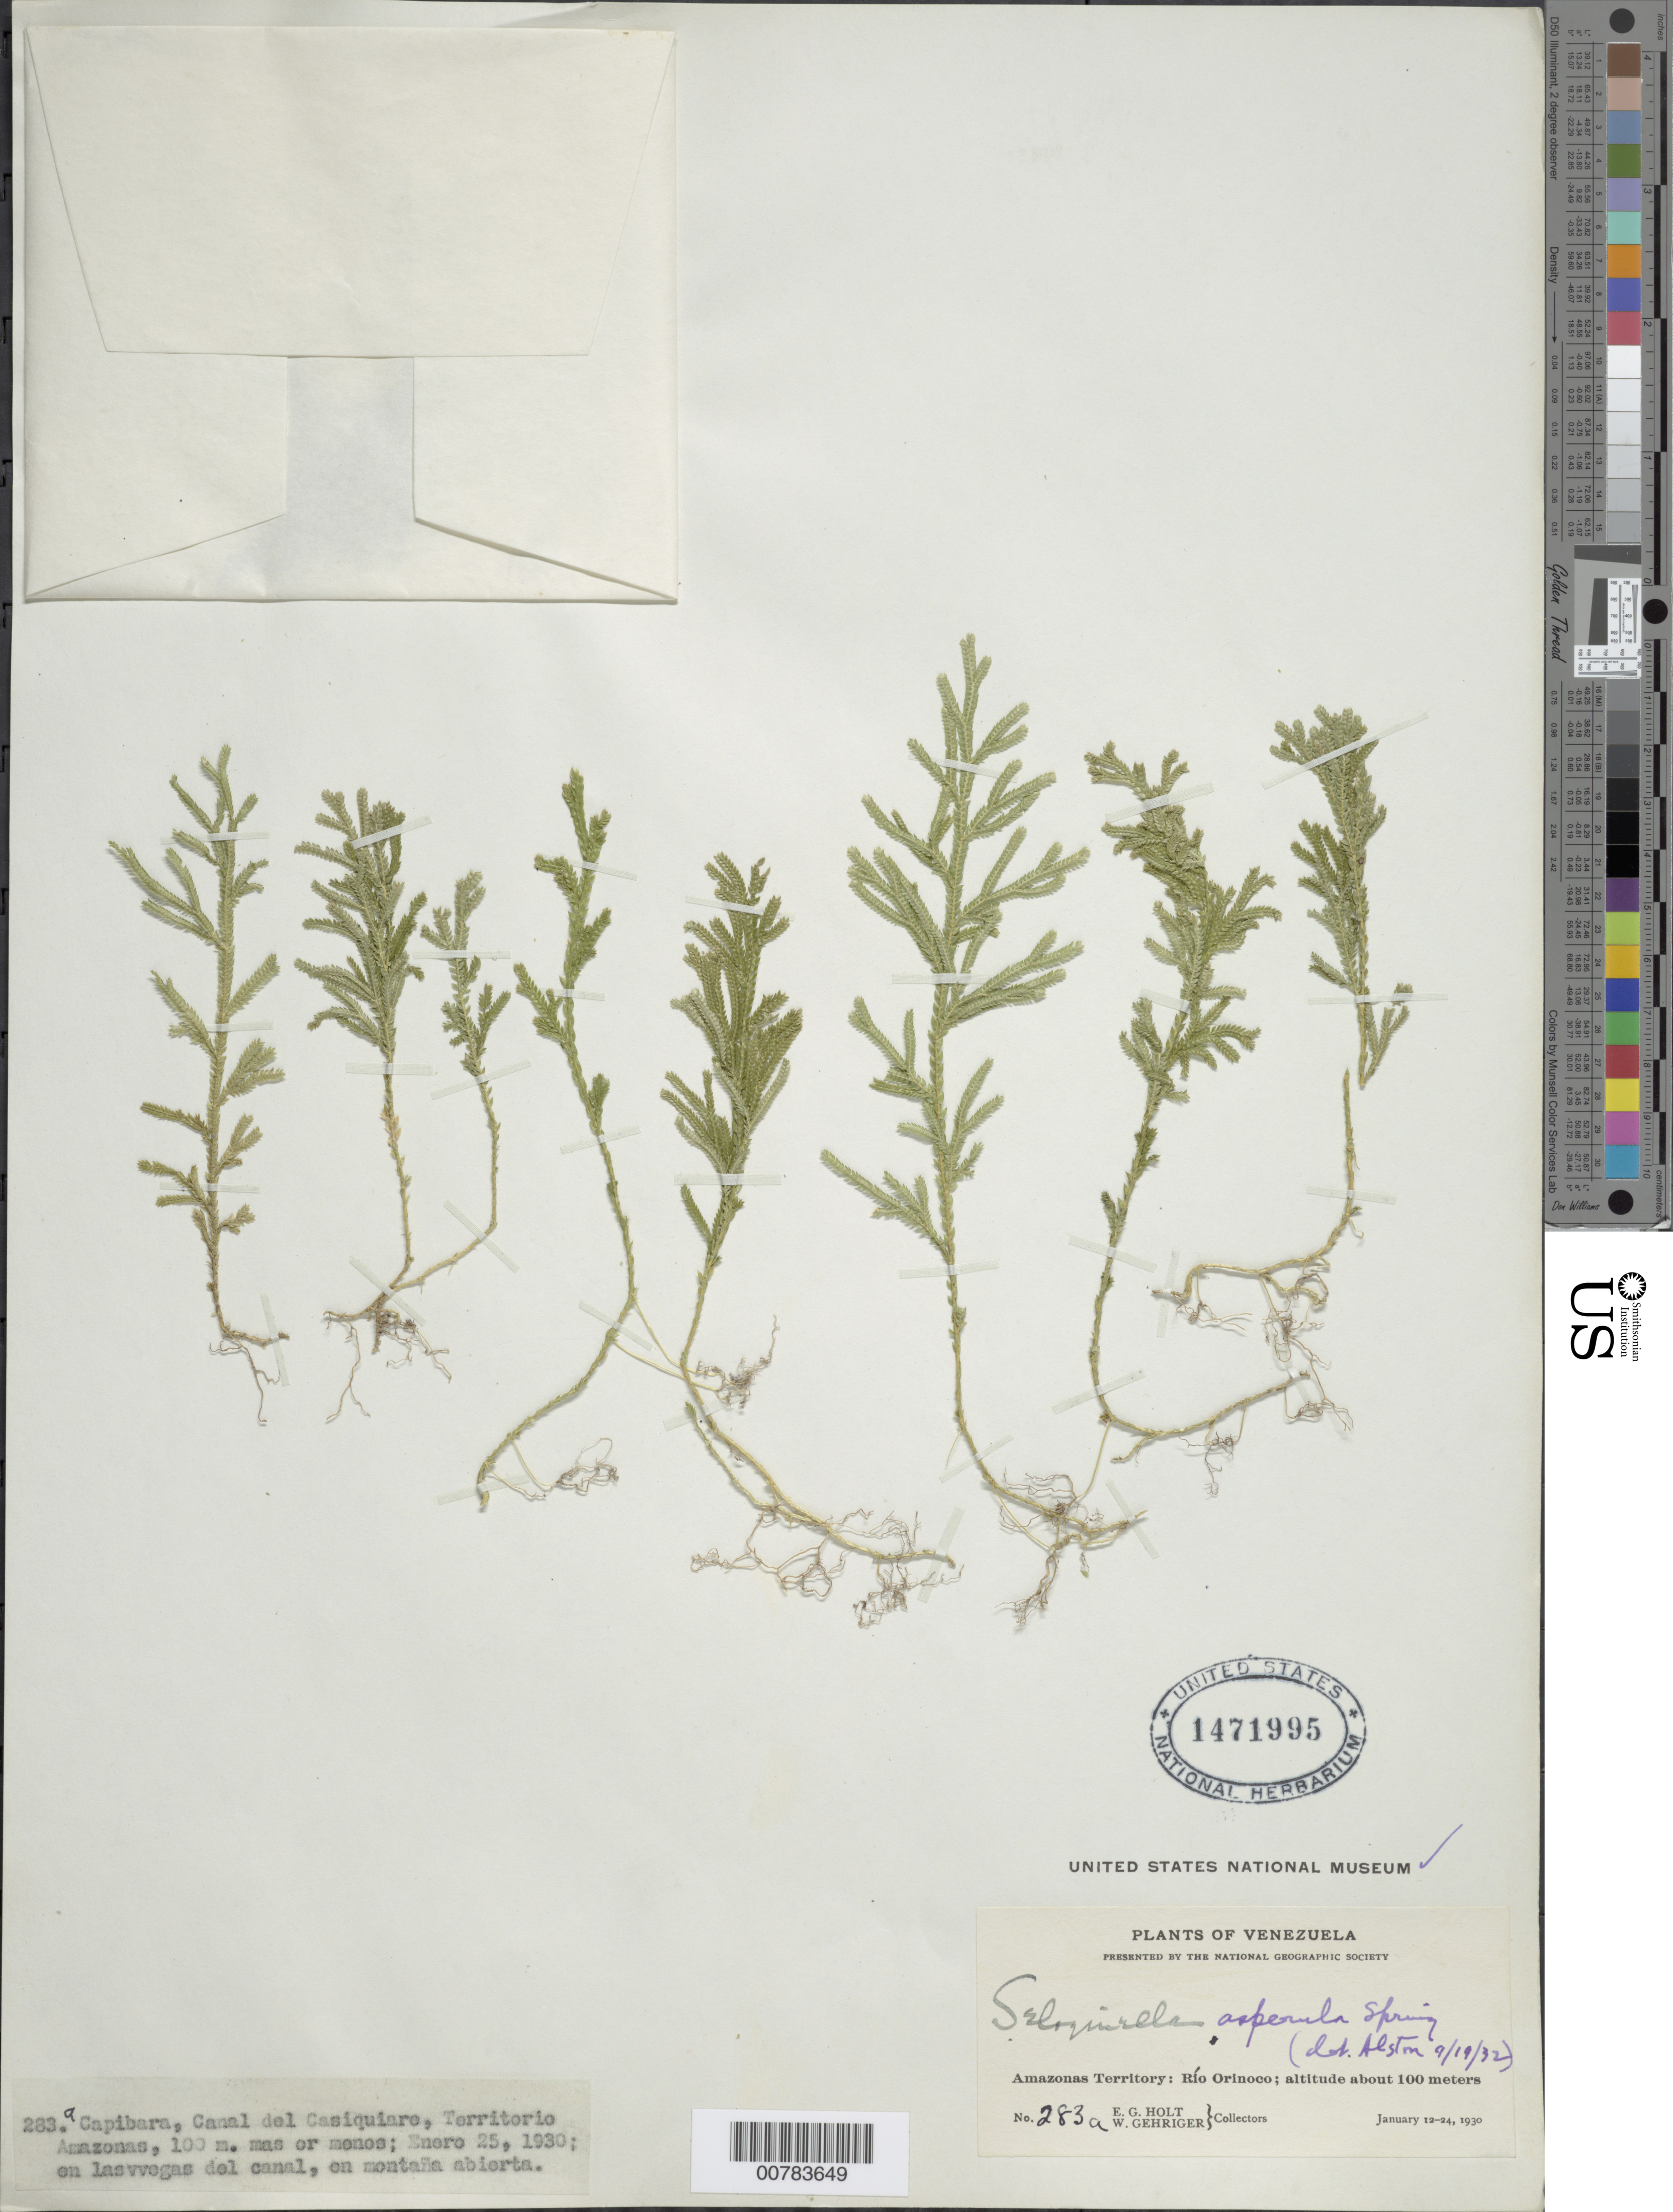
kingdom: Plantae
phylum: Tracheophyta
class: Lycopodiopsida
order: Selaginellales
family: Selaginellaceae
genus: Selaginella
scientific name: Selaginella asperula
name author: Spring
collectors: E. Holt & W. Gehriger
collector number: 283 a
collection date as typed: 25-Jan-30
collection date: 1930-01-25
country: Venezuela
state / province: Amazonas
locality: Capibara, Canal del Casiquiare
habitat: Las vegas del canal, en montana abierta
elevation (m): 100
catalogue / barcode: US 1471995